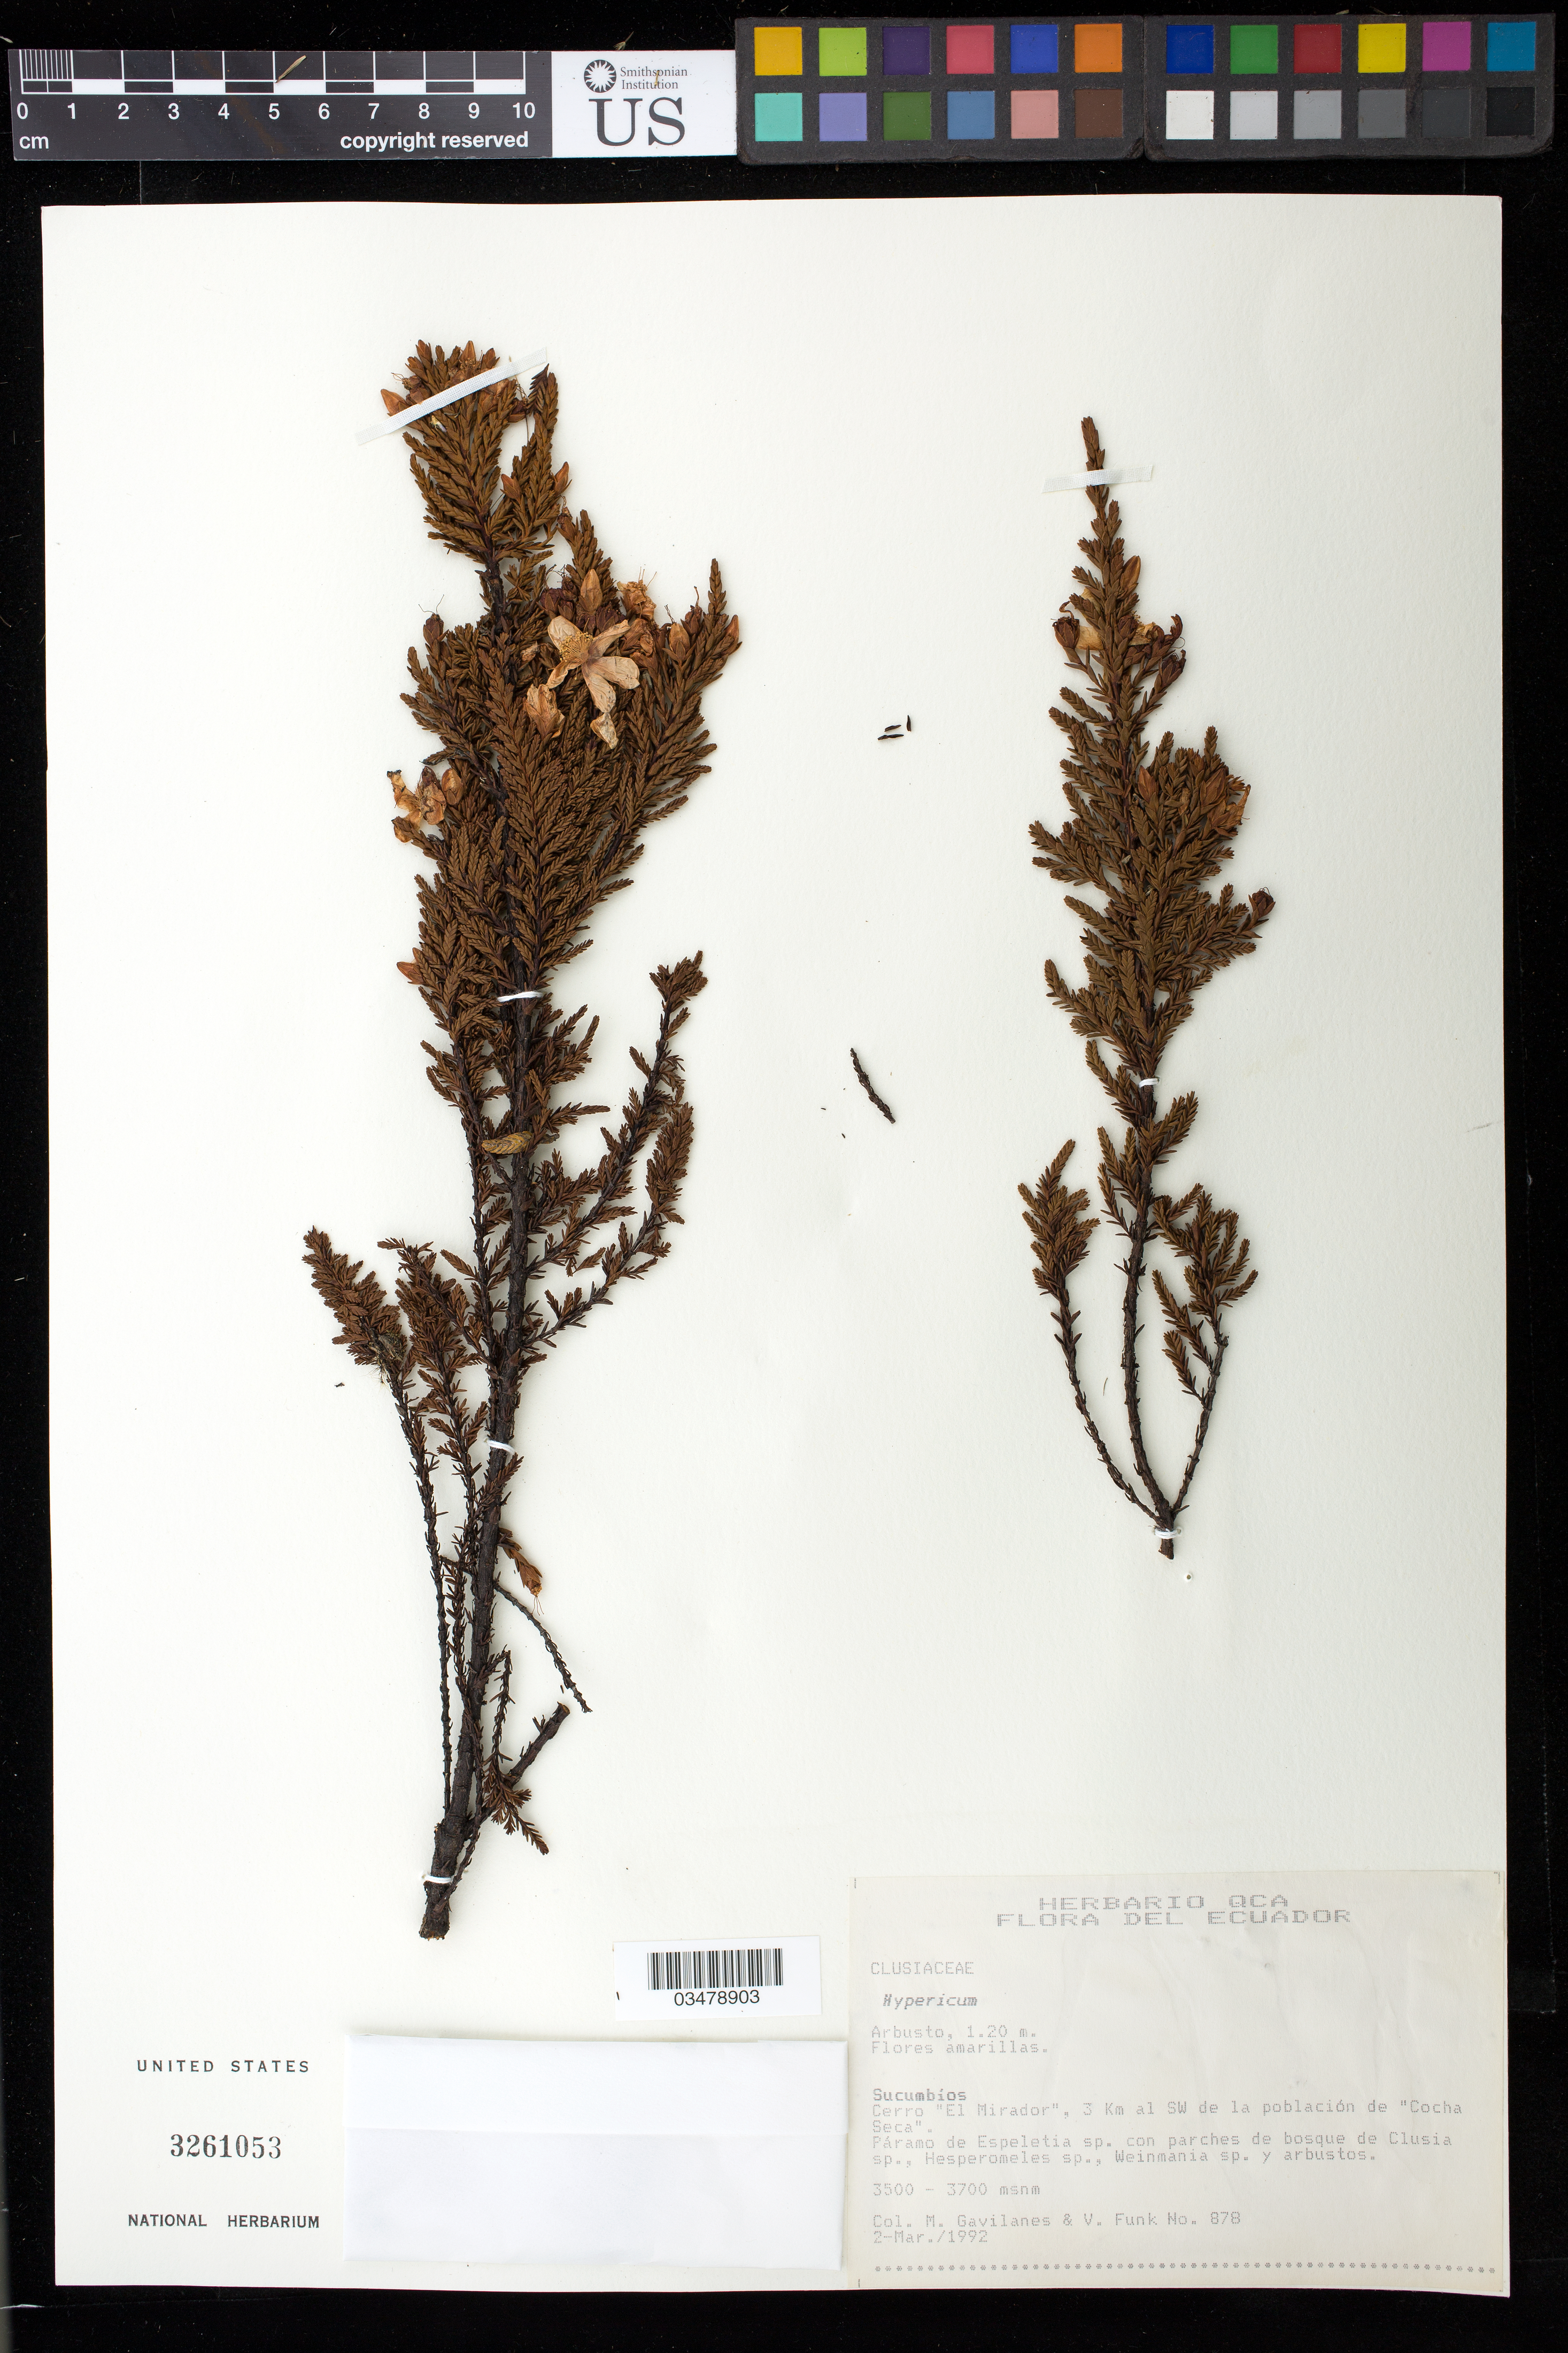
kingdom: Plantae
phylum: Tracheophyta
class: Magnoliopsida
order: Malpighiales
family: Hypericaceae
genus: Hypericum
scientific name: Hypericum sp.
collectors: M. Gavilanes & V. Funk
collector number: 878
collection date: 1992-03-02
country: Ecuador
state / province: Sucumbíos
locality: Cerro "El Mirador", 3 Km al SW de la población de "Cocha Seca"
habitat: Paramo de Espeletia sp con parches de bosque de Clusia, Hesperomeles, Weinmania y arbustos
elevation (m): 3500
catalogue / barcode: US 3261053